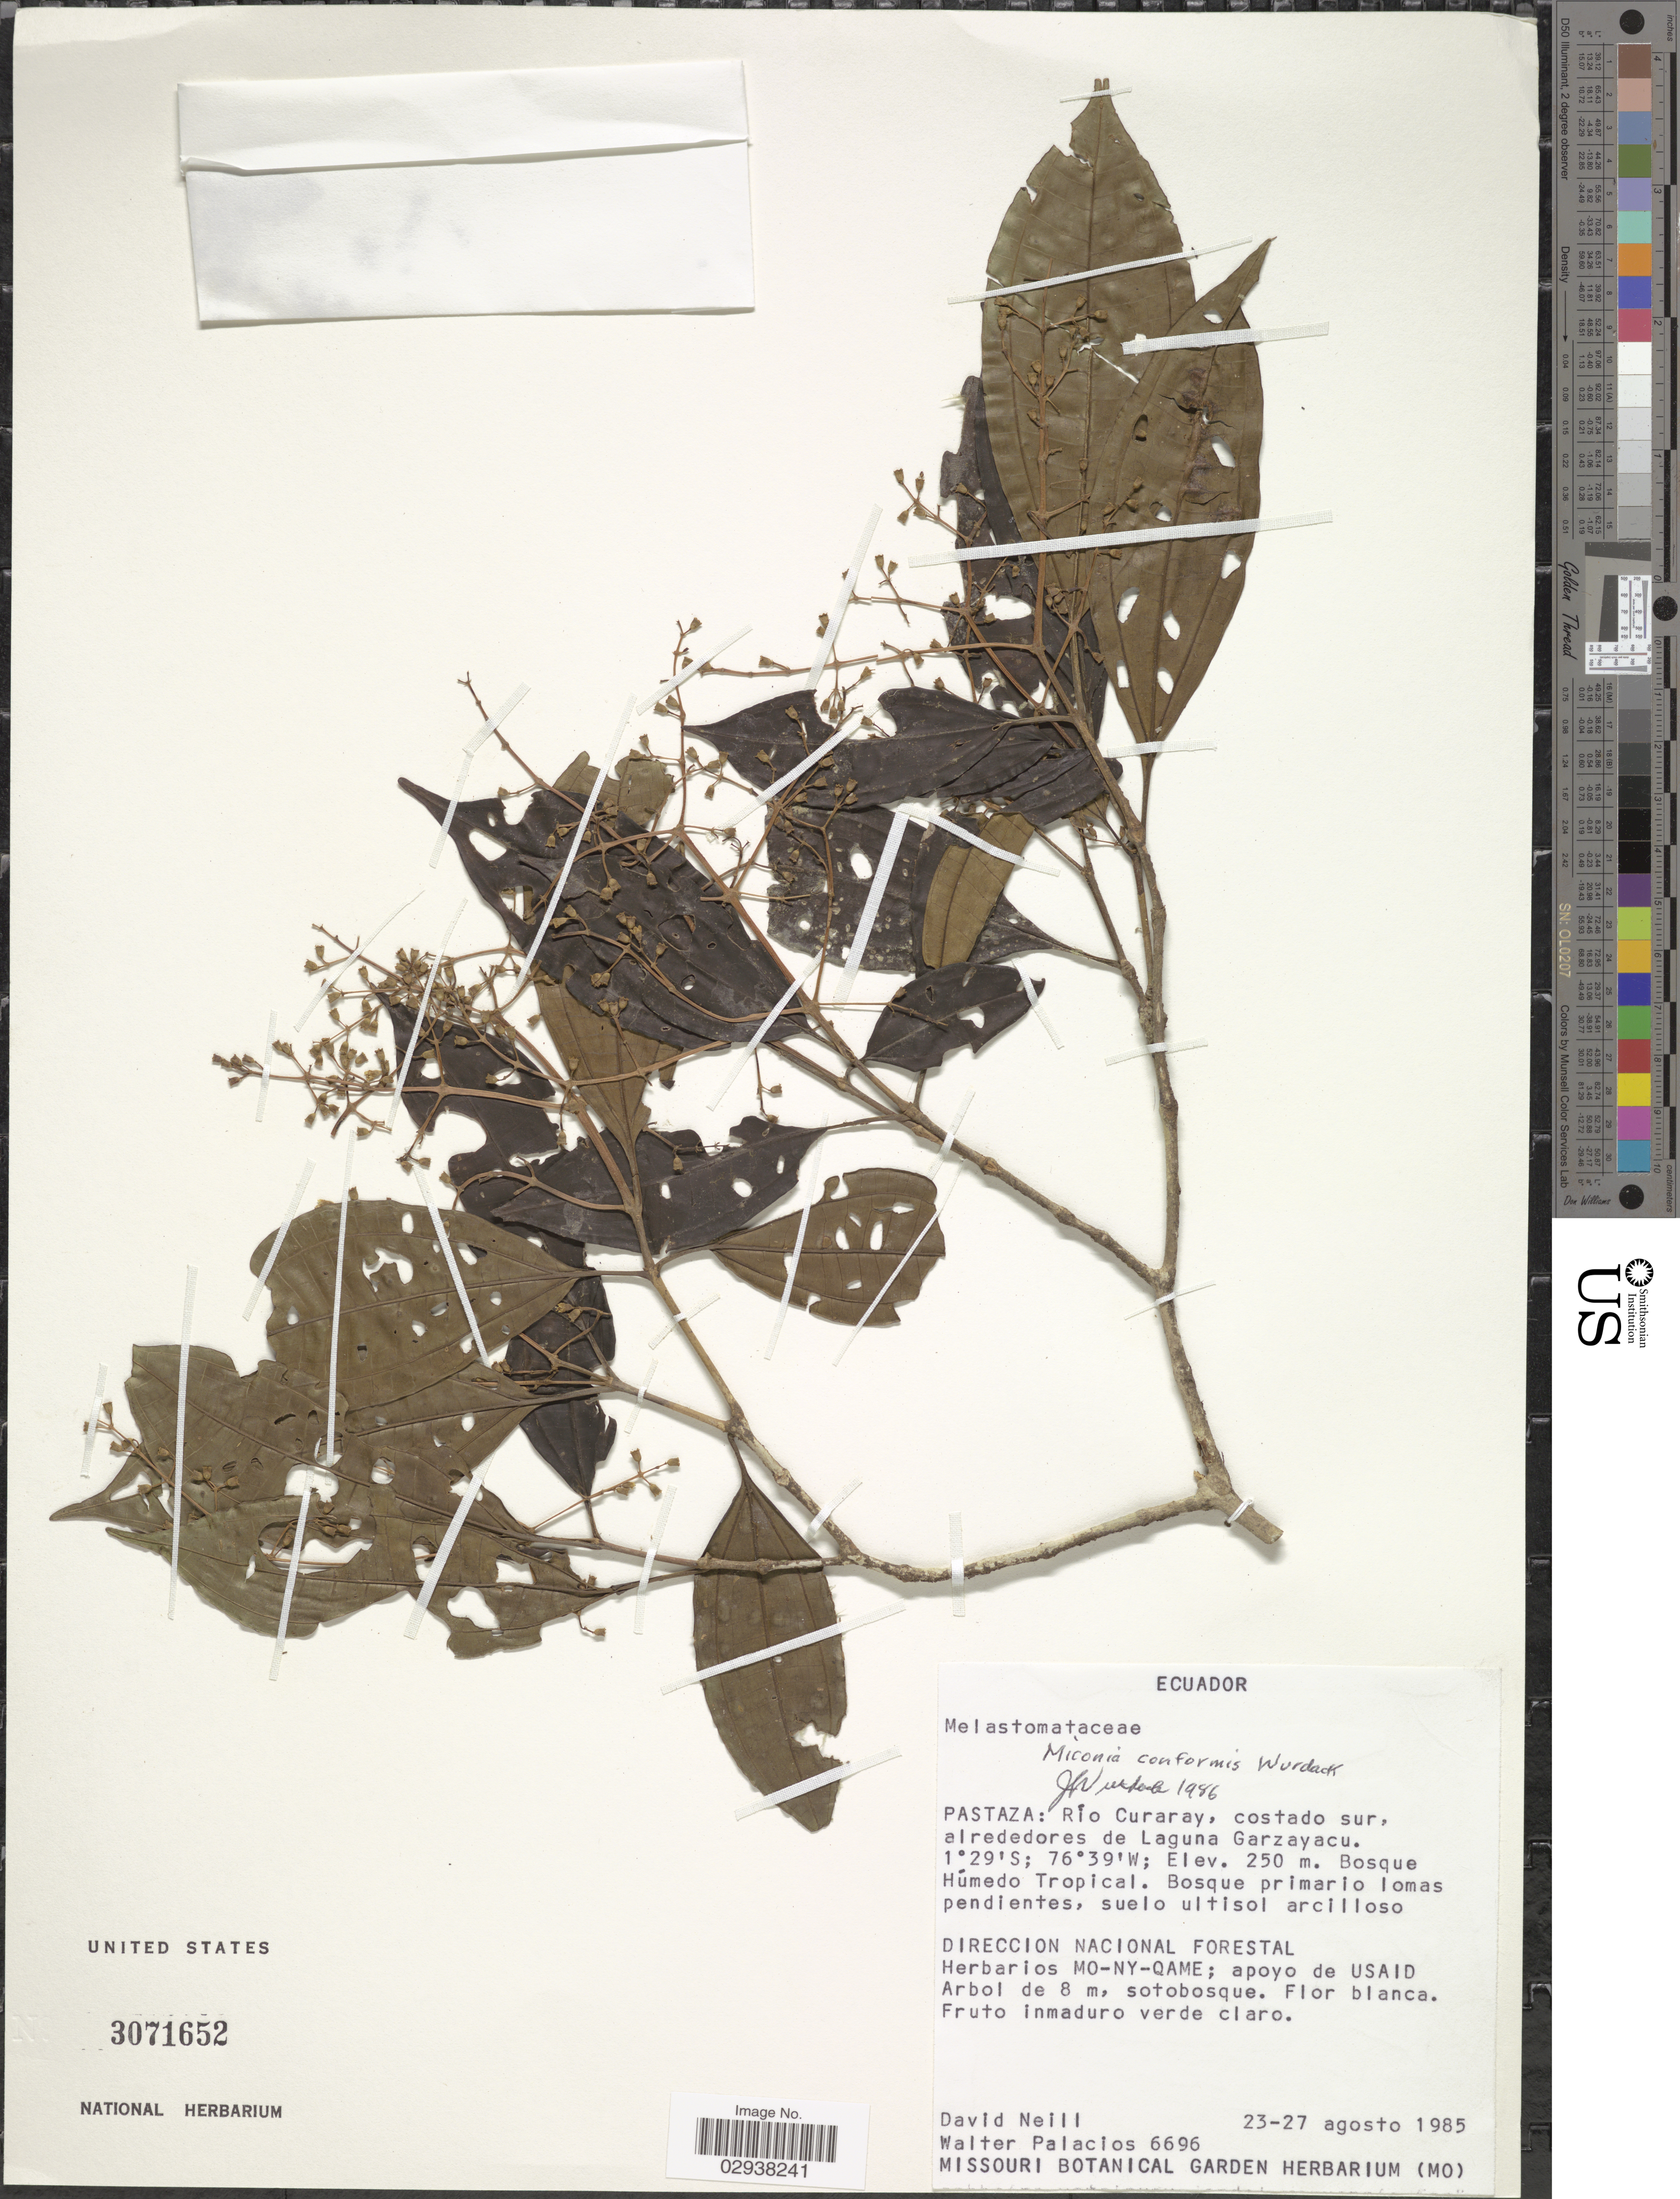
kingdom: Plantae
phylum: Tracheophyta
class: Magnoliopsida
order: Myrtales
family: Melastomataceae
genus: Miconia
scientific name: Miconia conformis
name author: Wurdack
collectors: D. Neill & W. Palacios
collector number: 6696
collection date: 1985-08-23/1985-08-27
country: Ecuador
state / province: Pastaza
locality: Río Curaray, costado sur, alrededores de Laguna Garzayacu.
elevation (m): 250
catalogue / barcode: US 3071652